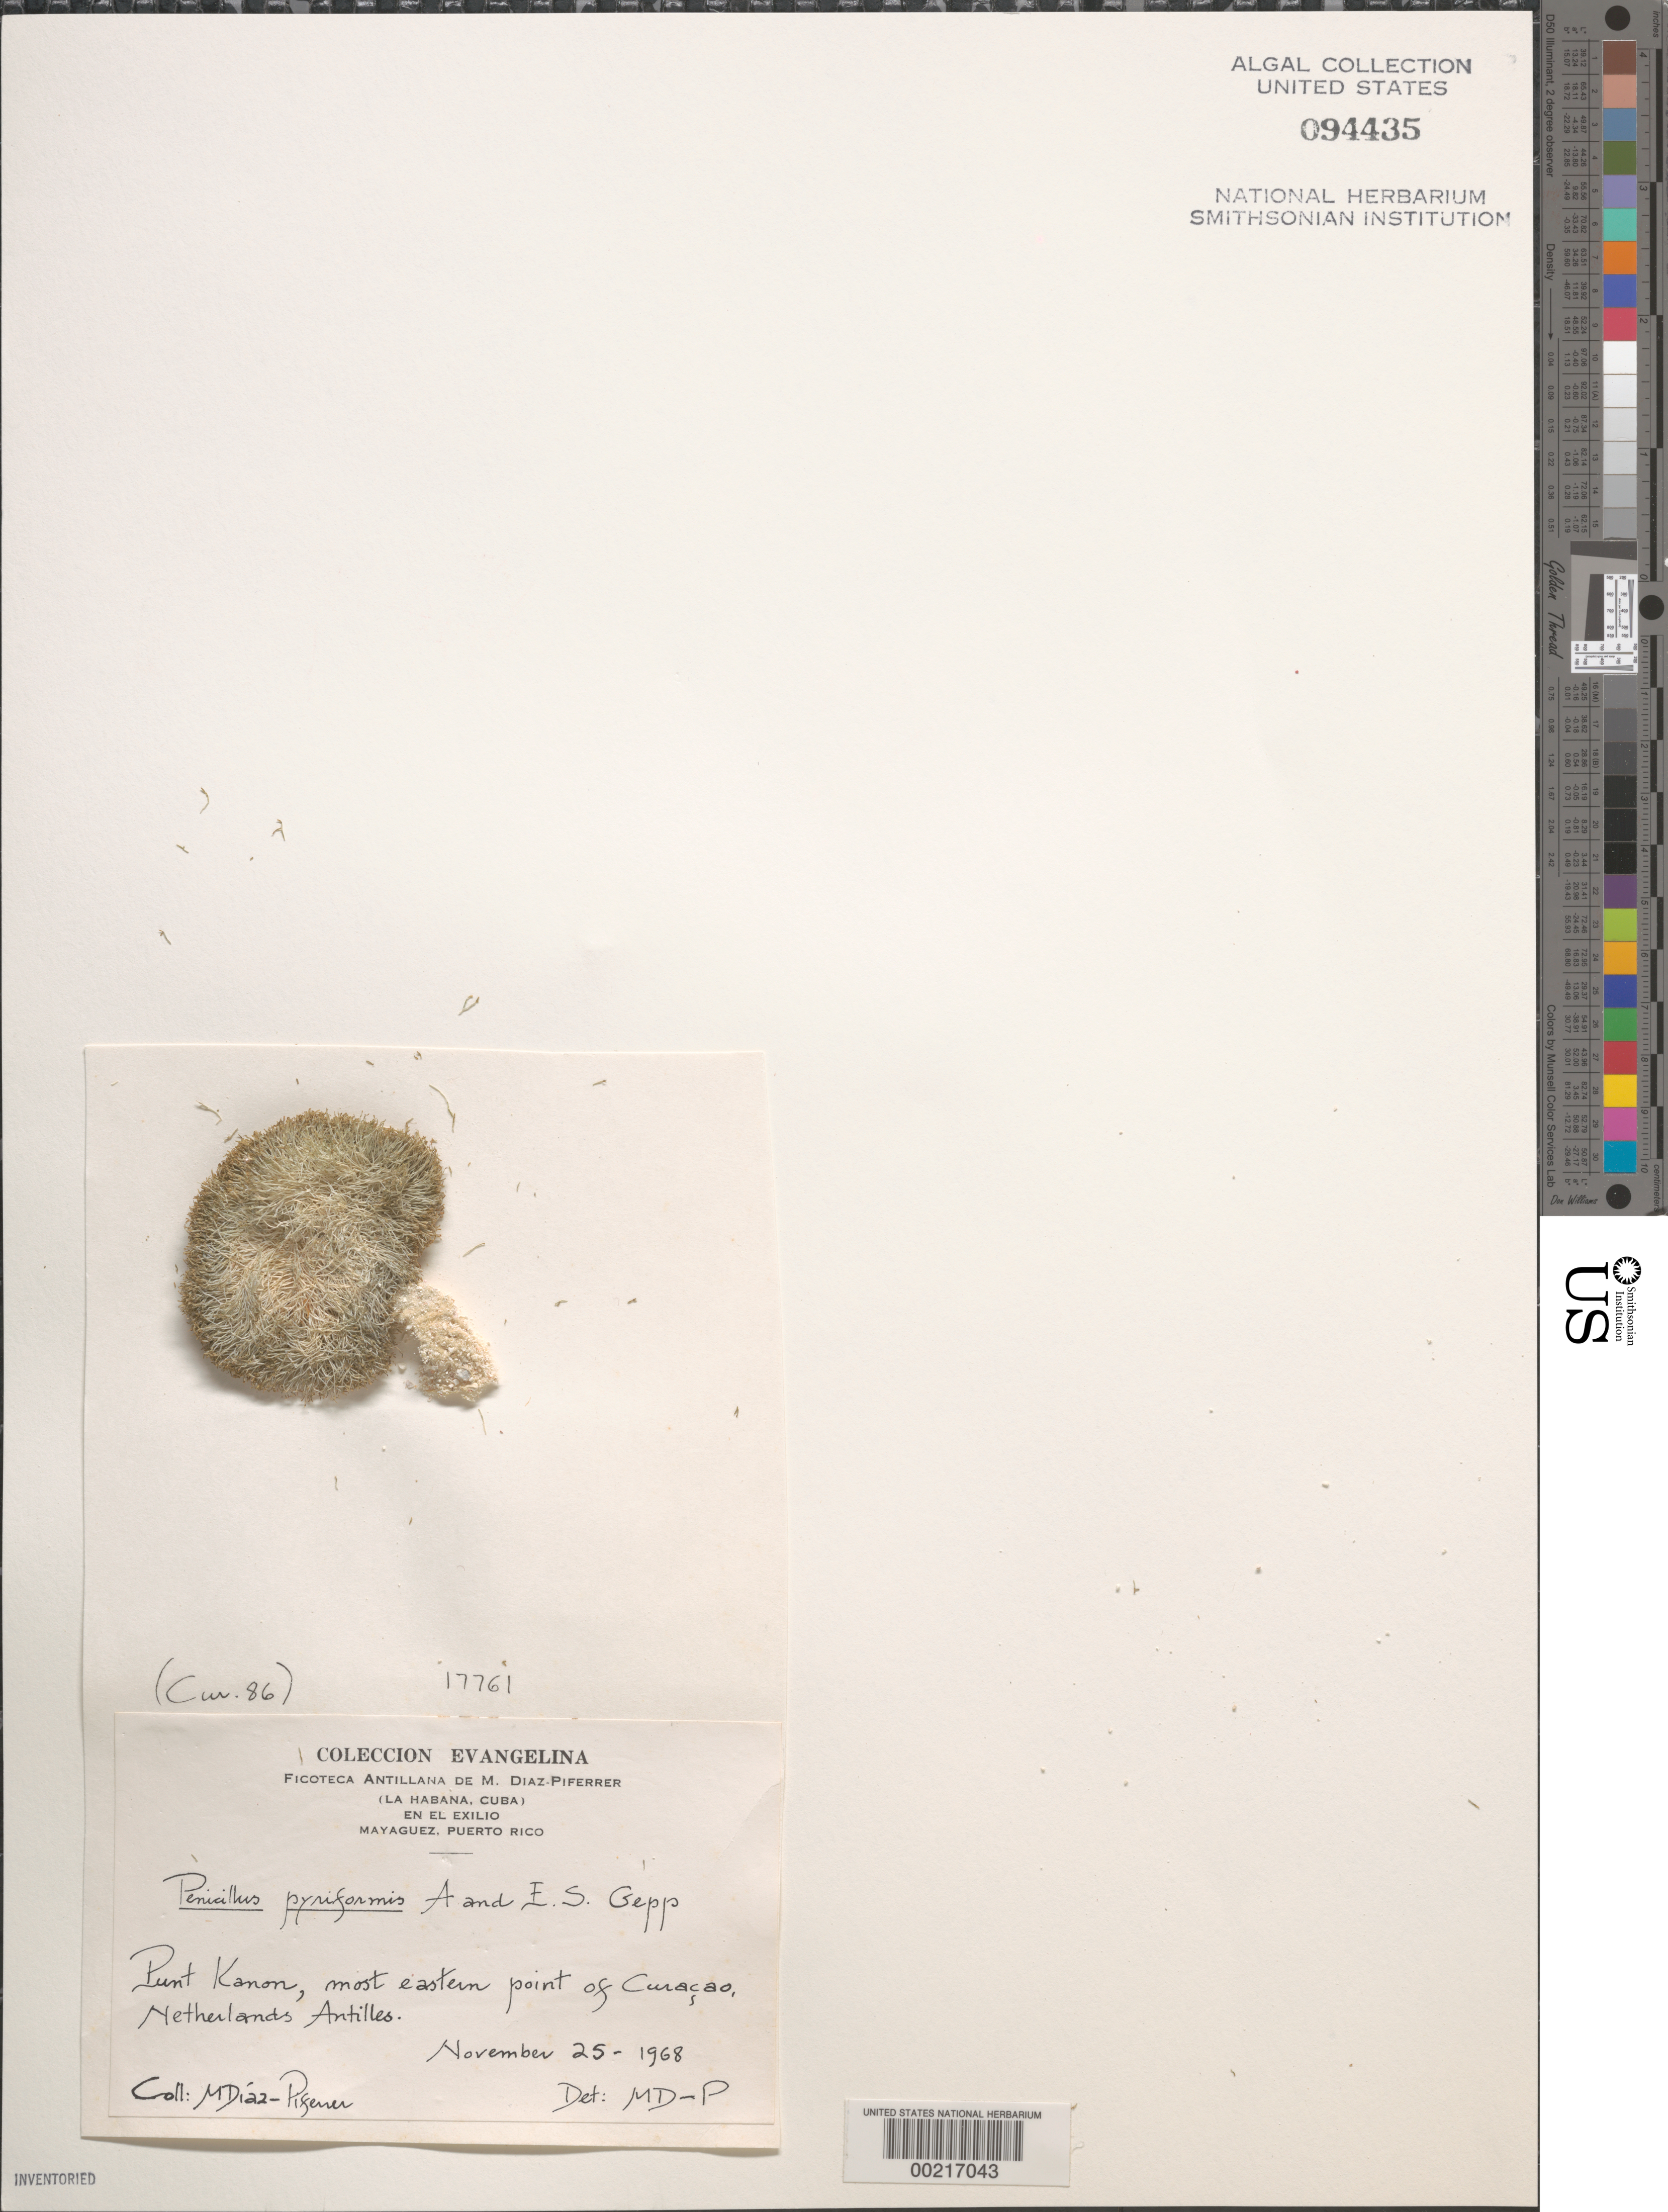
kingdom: Plantae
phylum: Chlorophyta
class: Ulvophyceae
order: Bryopsidales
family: Udoteaceae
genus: Penicillus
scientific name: Penicillus pyriformis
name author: A. Gepp & E. Gepp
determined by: Diaz-Piferrer, M.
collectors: M. Diaz-Piferrer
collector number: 17761 & CUR. 86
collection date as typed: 25 Nov 1968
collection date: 1968-11-25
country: Curaçao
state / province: ABC Islands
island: Curaçao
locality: Punt Kanon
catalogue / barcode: US 94435